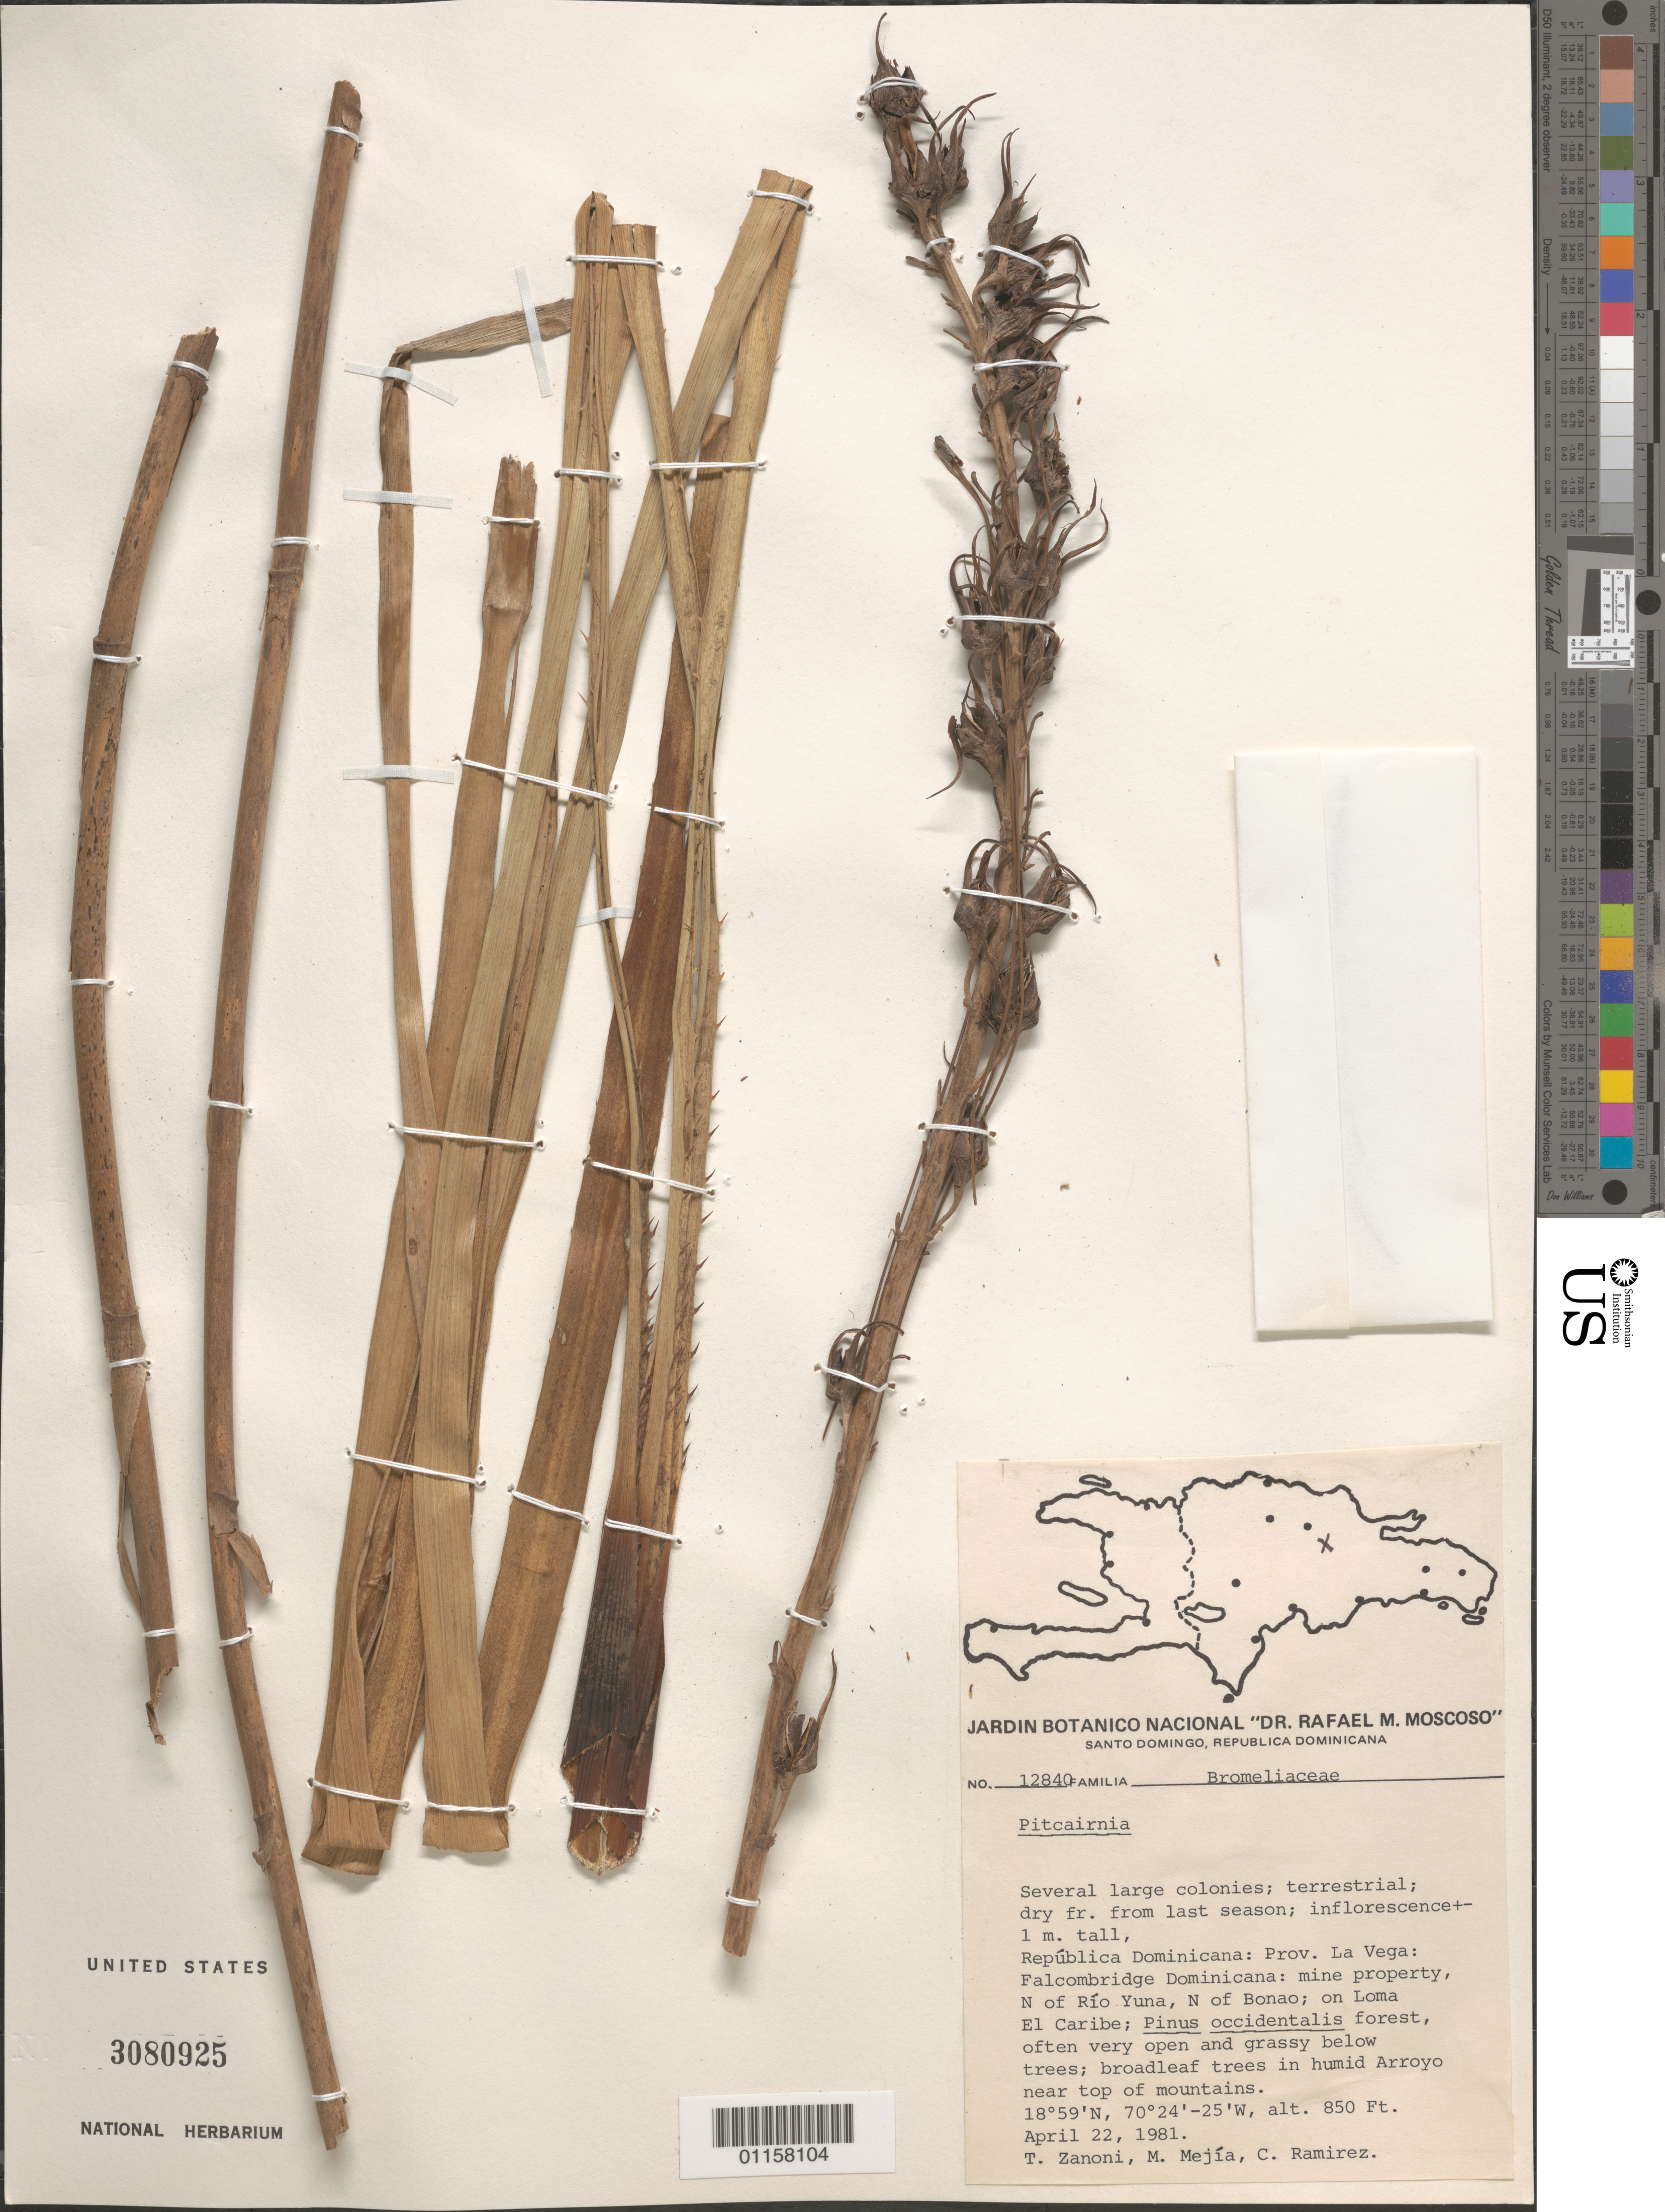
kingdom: Plantae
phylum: Tracheophyta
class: Liliopsida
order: Poales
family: Bromeliaceae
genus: Pitcairnia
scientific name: Pitcairnia sp.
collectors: T. A. Zanoni, M. Mejia & C. Ramirez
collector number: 12840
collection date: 1981-04-22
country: Dominican Republic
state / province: La Vega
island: Hispaniola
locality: Falcombridge Dominicana; mine property, N of Río Yuna, N of Bonao; on Loma El Caribe.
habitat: Pinus occidentalis forest, often very open and grassy below trees; broadleaf trees in humid Arroyo near top of mountain.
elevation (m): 259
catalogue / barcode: US 3080925